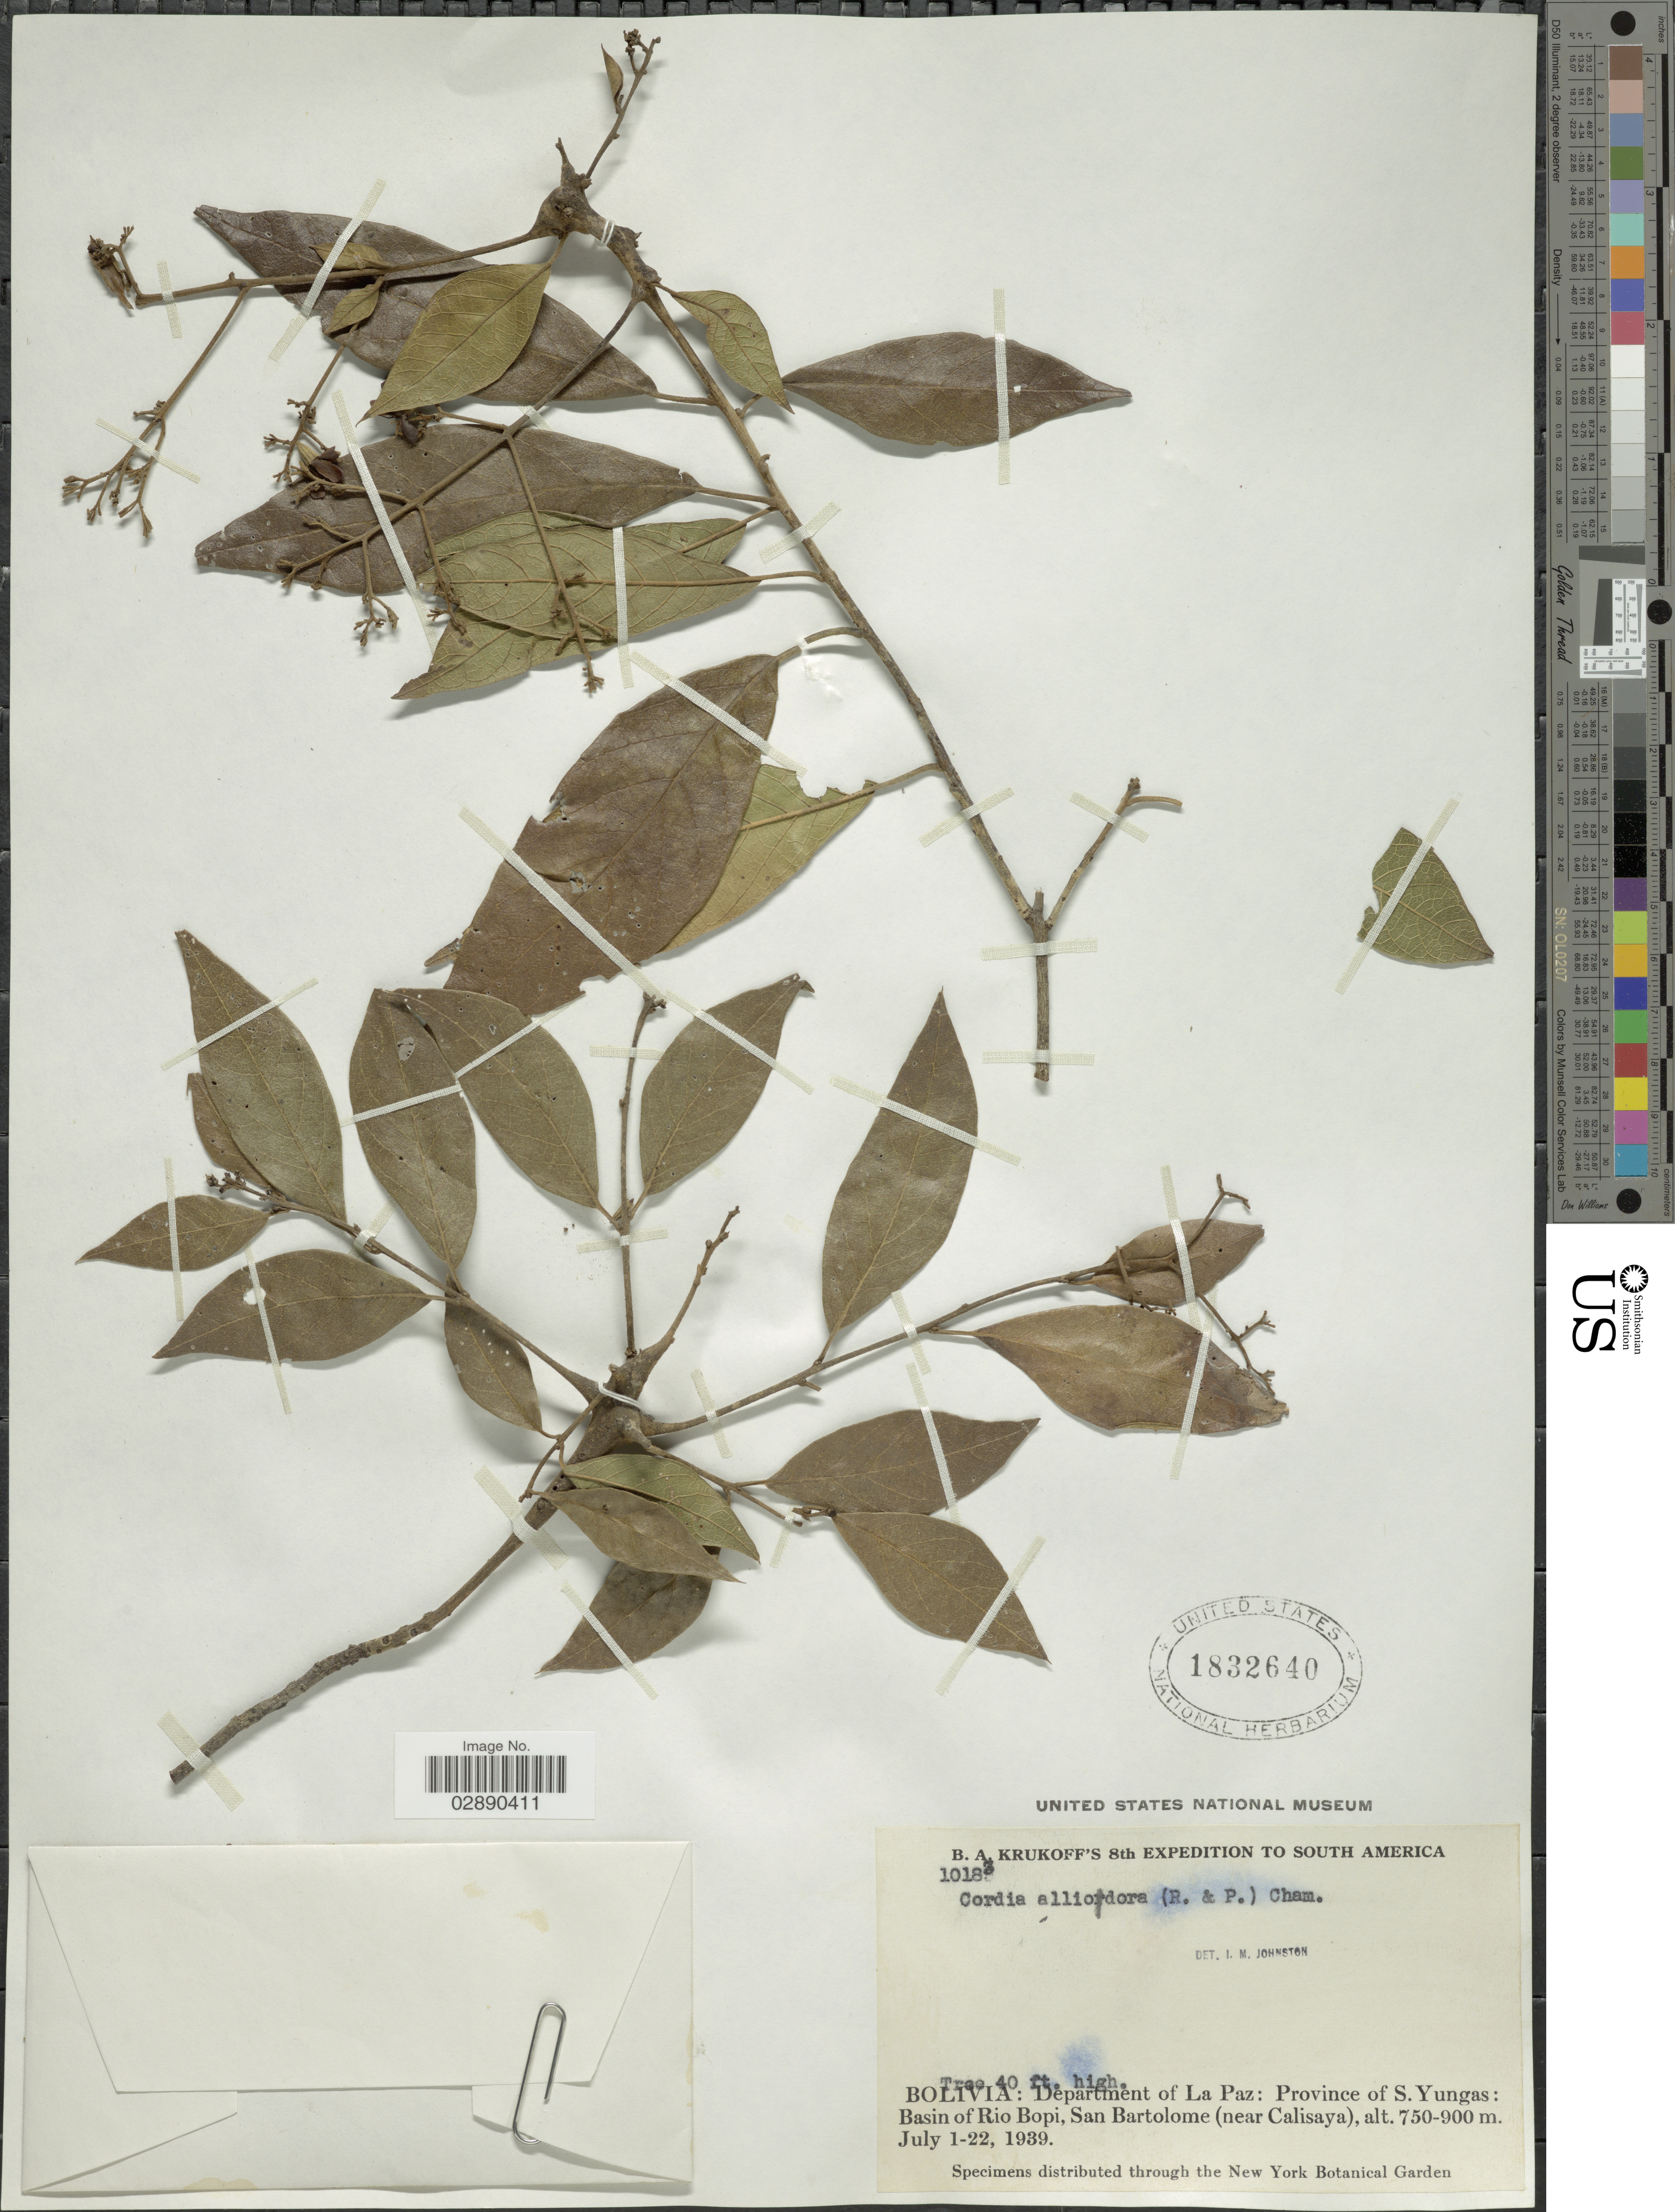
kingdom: Plantae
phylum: Tracheophyta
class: Magnoliopsida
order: Boraginales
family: Cordiaceae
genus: Cordia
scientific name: Cordia alliodora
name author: (Ruiz & Pav.) Oken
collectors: B. A. Krukoff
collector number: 10183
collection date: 1939-07-01/1939-07-22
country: Bolivia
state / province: La Paz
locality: Department of La Paz: Province of S. Yungas: Basin of Rio Bopi, San Bartolome (near Calisaya).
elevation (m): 750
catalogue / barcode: US 1832640